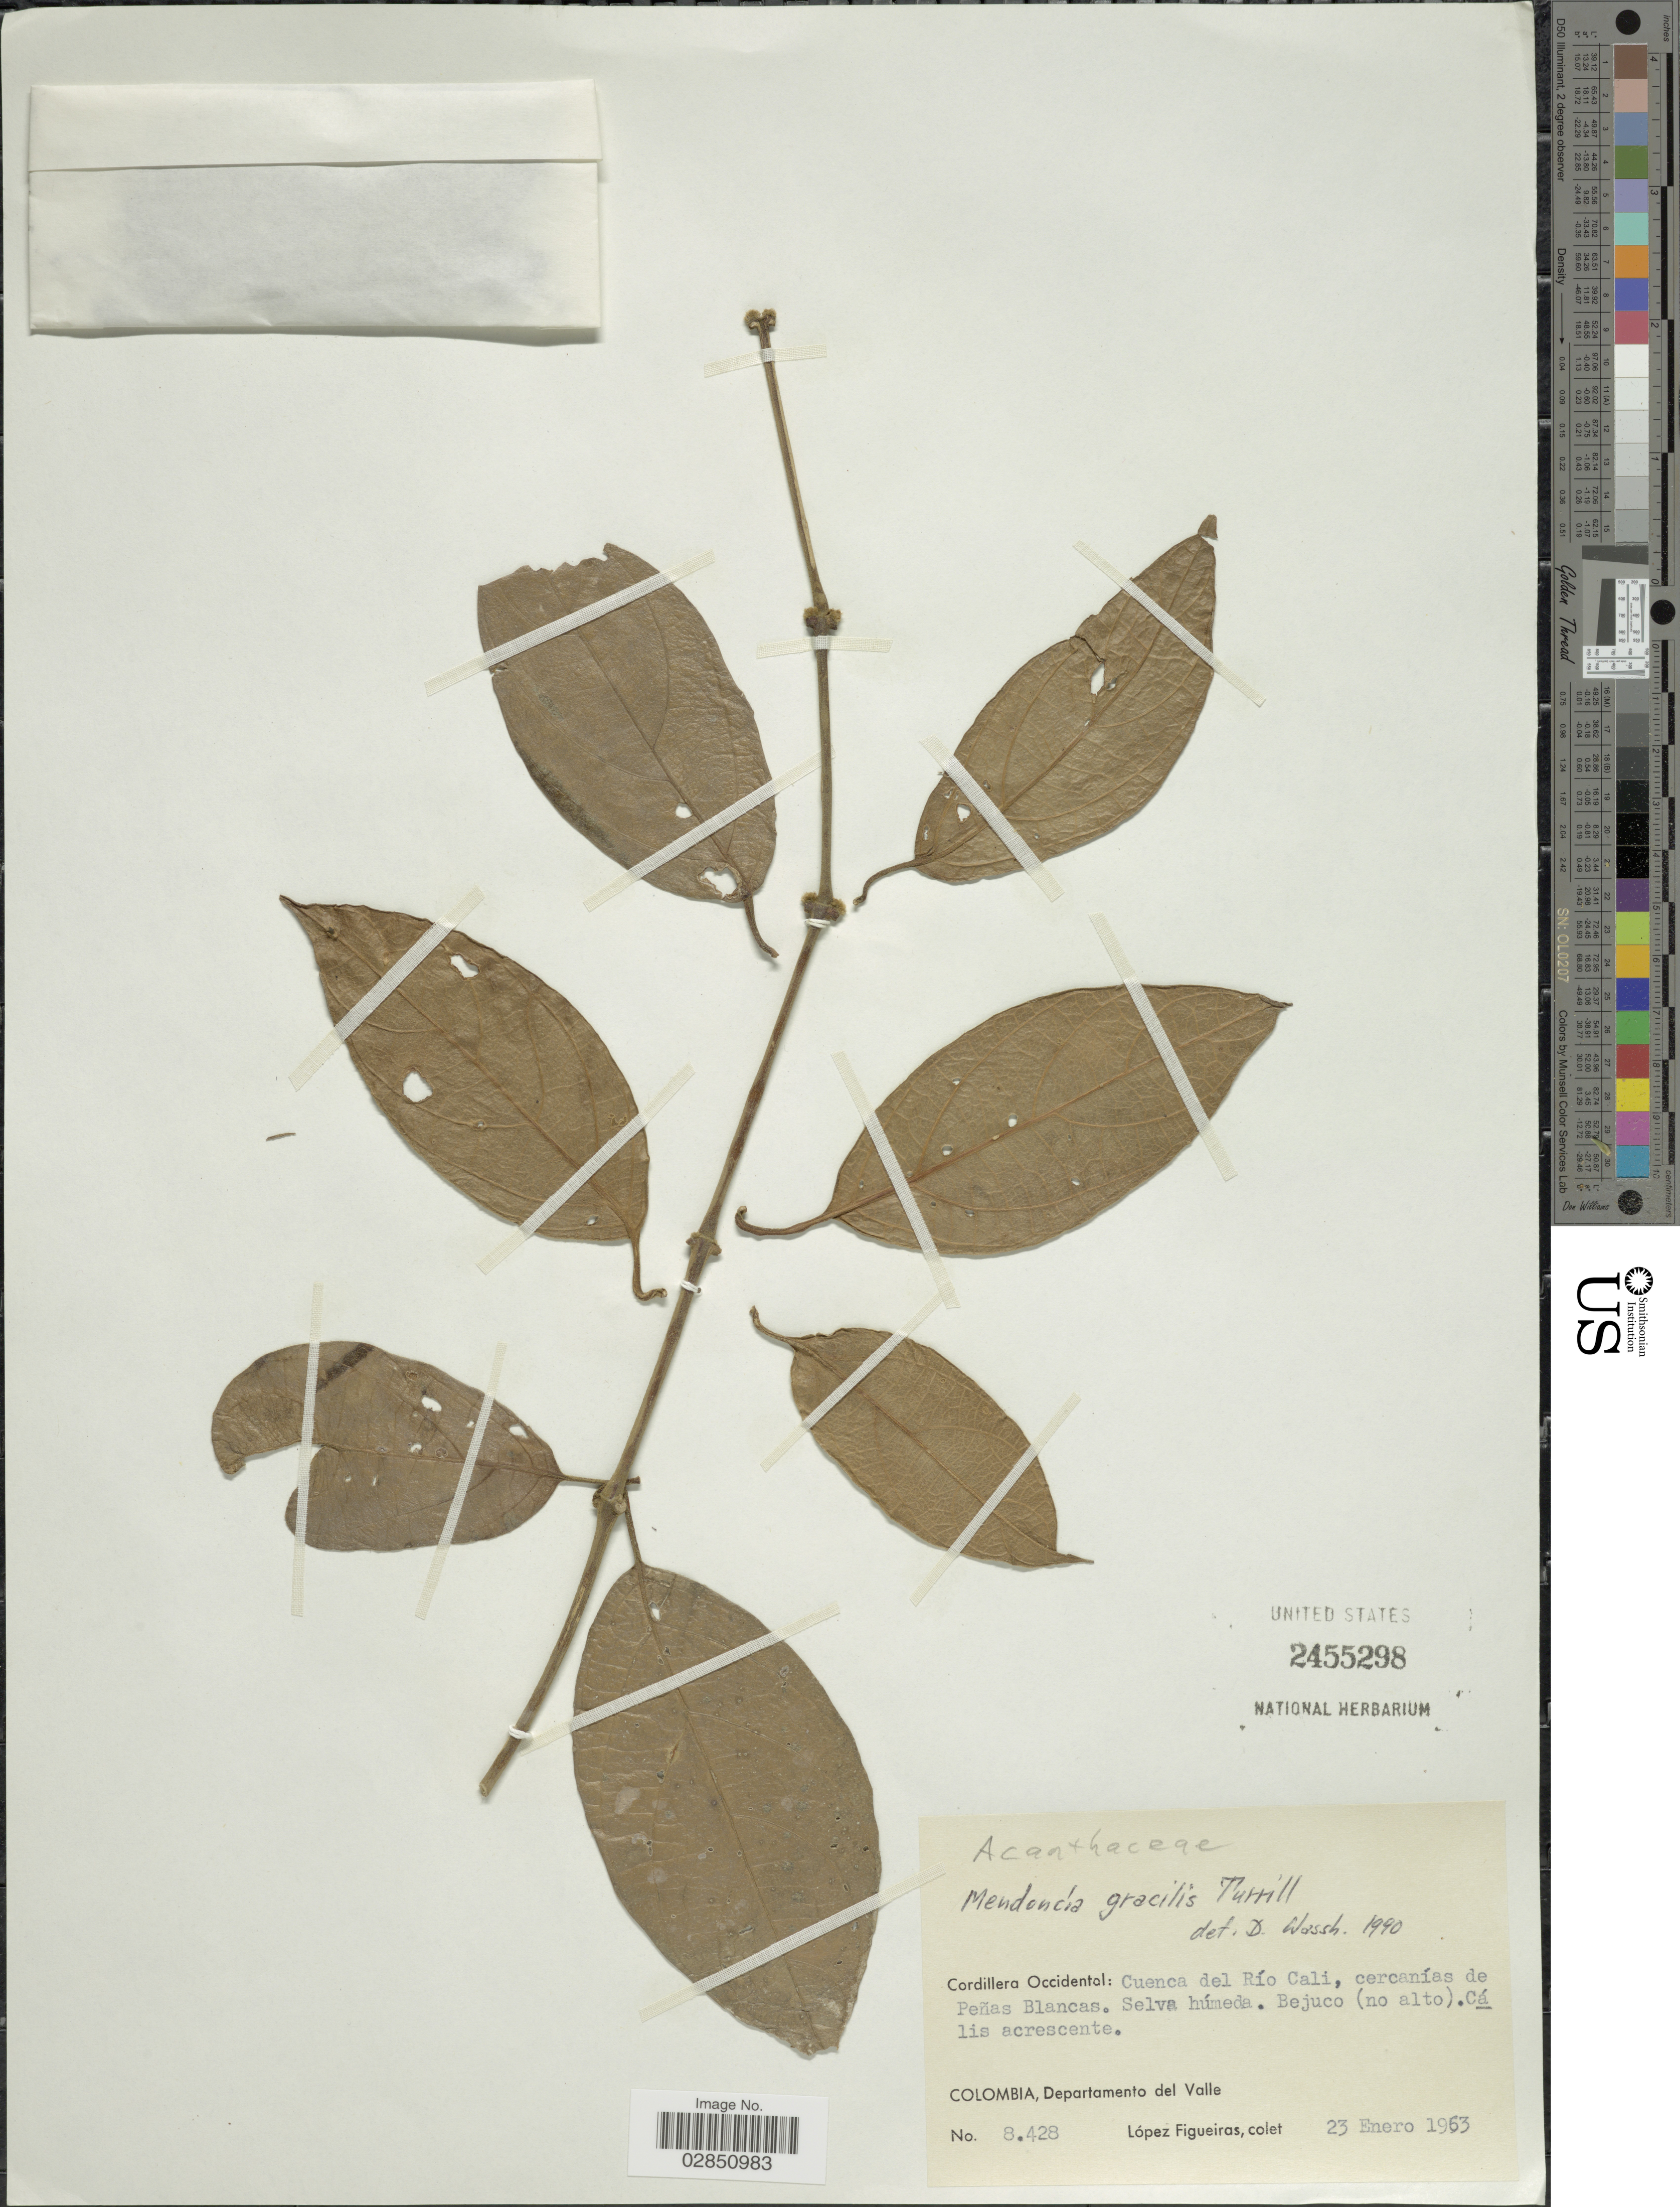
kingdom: Plantae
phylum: Tracheophyta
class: Magnoliopsida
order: Lamiales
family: Acanthaceae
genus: Mendoncia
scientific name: Mendoncia gracilis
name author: Turrill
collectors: L. Figueiras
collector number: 8428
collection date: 1963-01-23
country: Colombia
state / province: Valle del Cauca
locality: Cordillera Occidental, Cuenca del Río Cali, cercanías de Peñas Blancas, Selva húmeda, Bejuco (no alto), Cális acrescente, Departamento del Valle.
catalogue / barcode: US 2455298